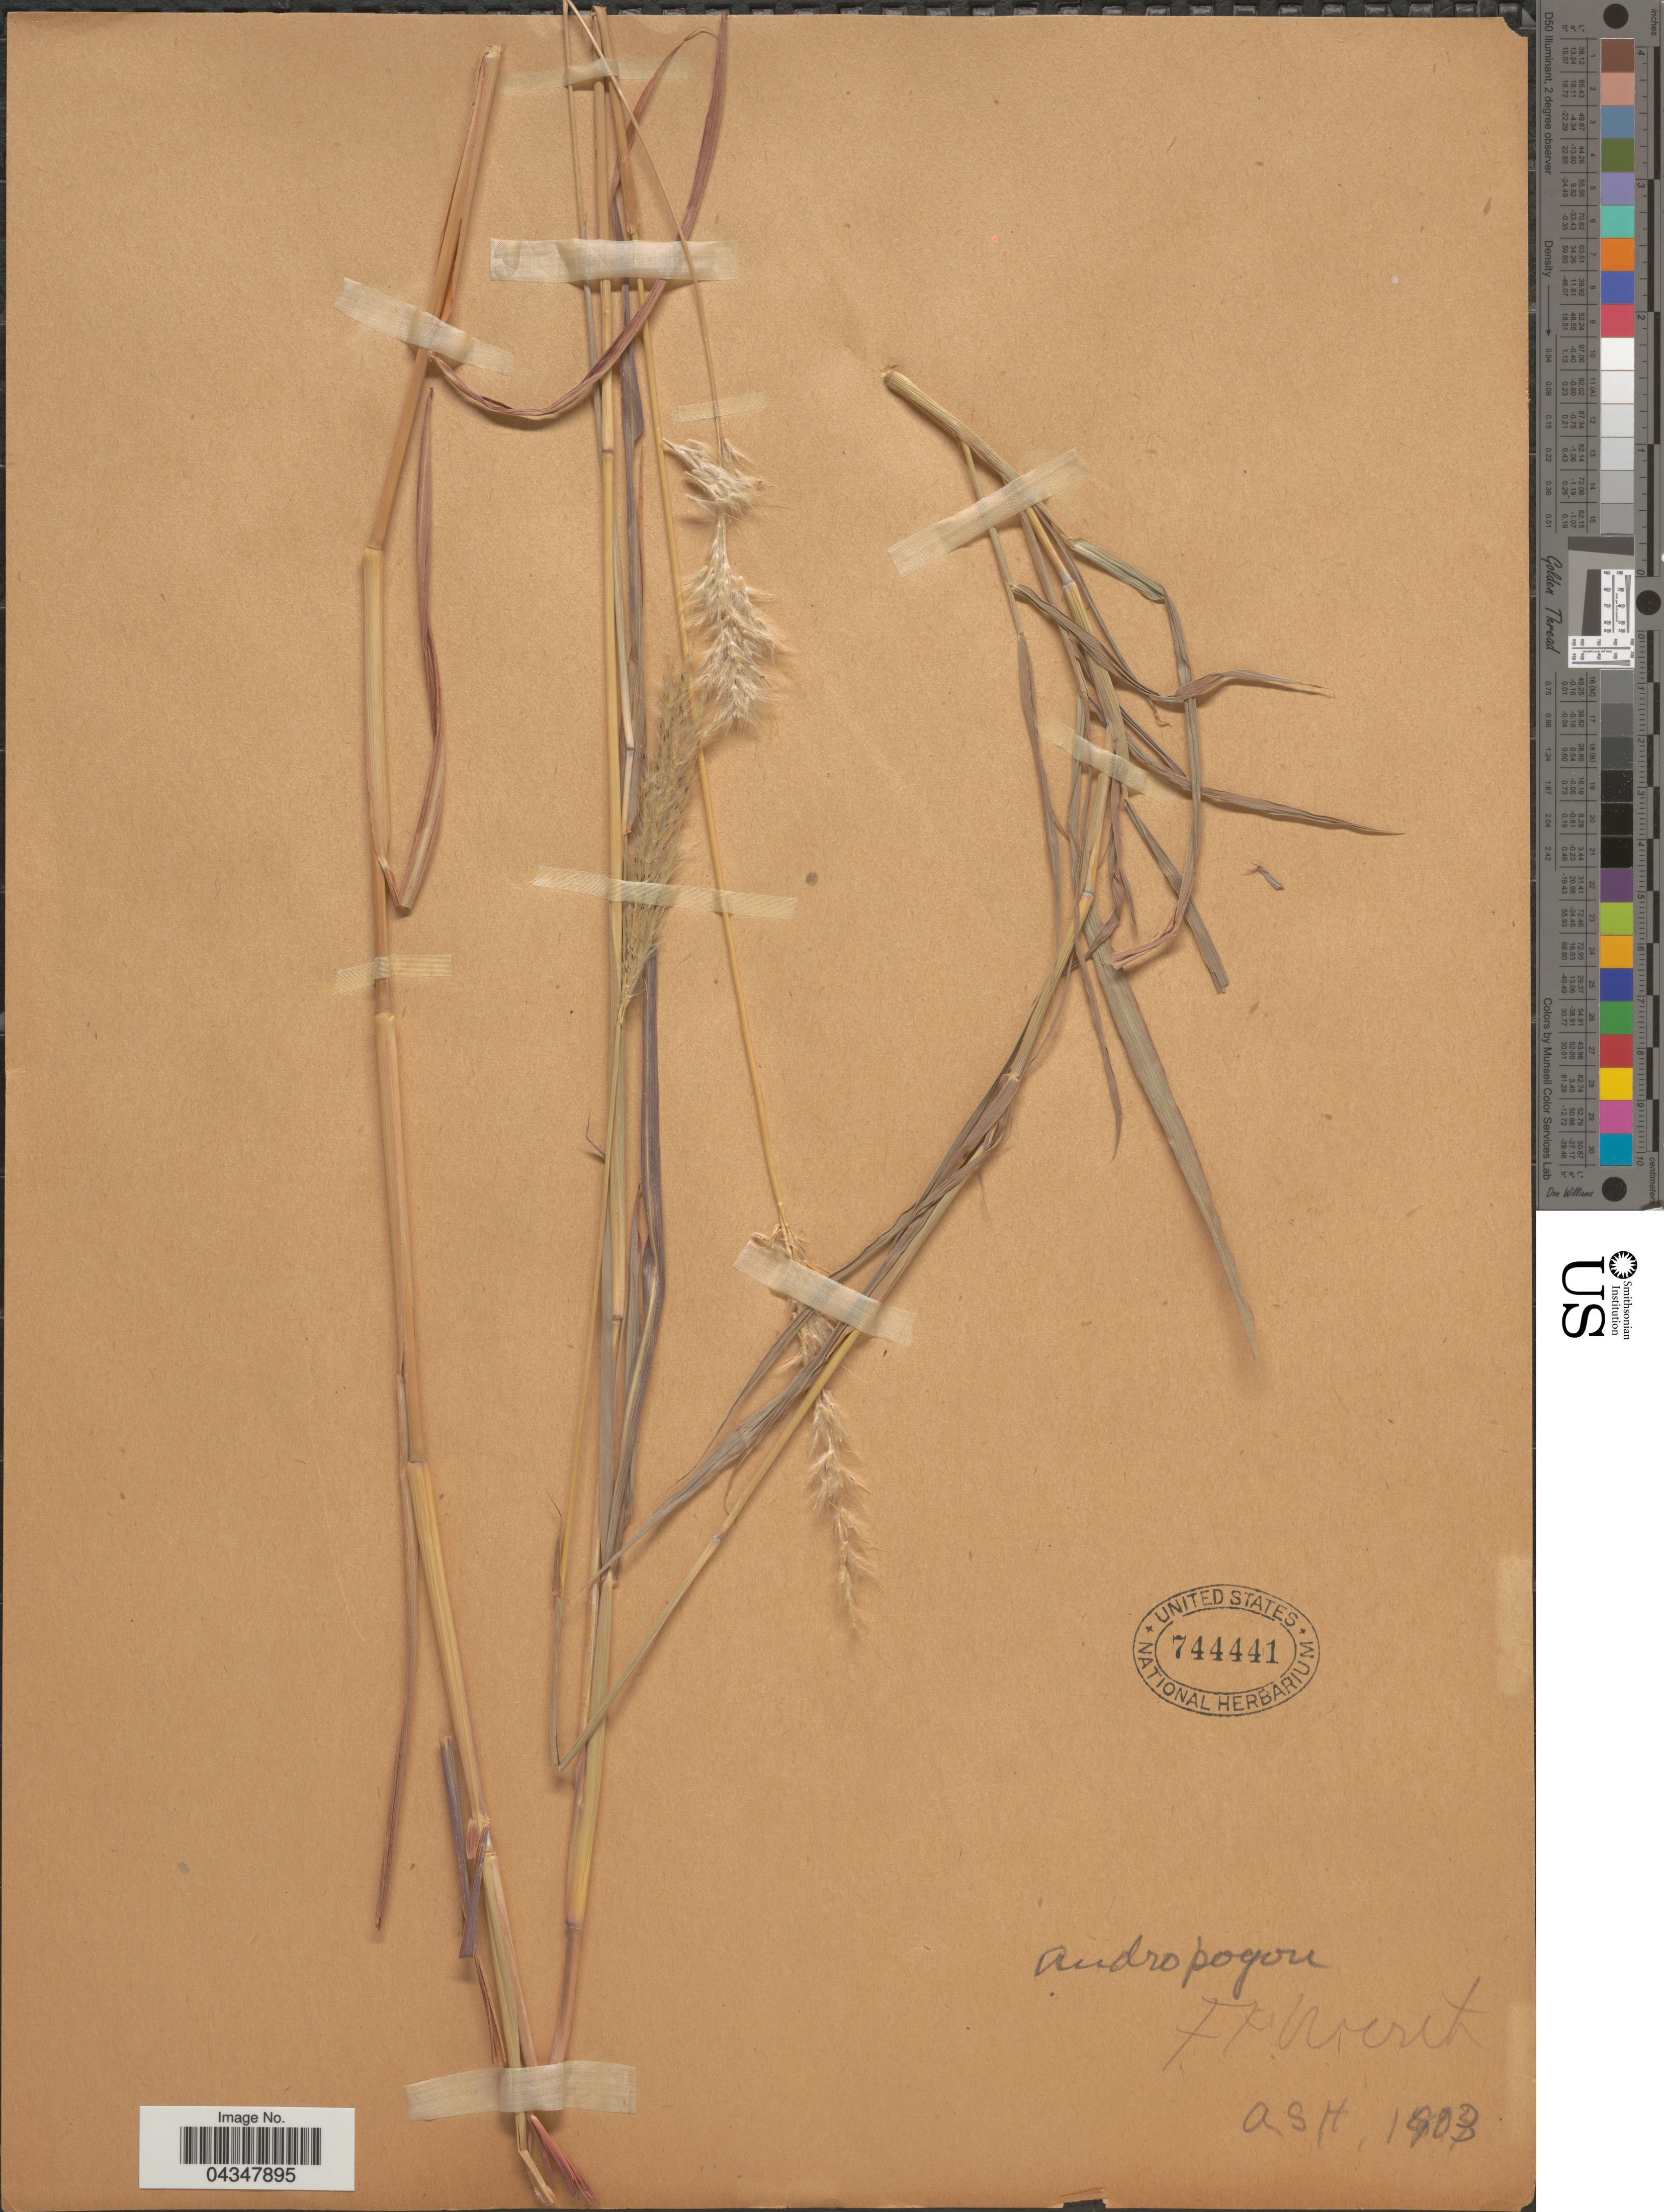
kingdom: Plantae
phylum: Tracheophyta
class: Liliopsida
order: Poales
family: Poaceae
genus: Bothriochloa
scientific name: Bothriochloa saccharoides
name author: (Sw.) Rydb.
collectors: A. H.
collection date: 1903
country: United States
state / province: Texas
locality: Ft. Worth.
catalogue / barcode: US 744441